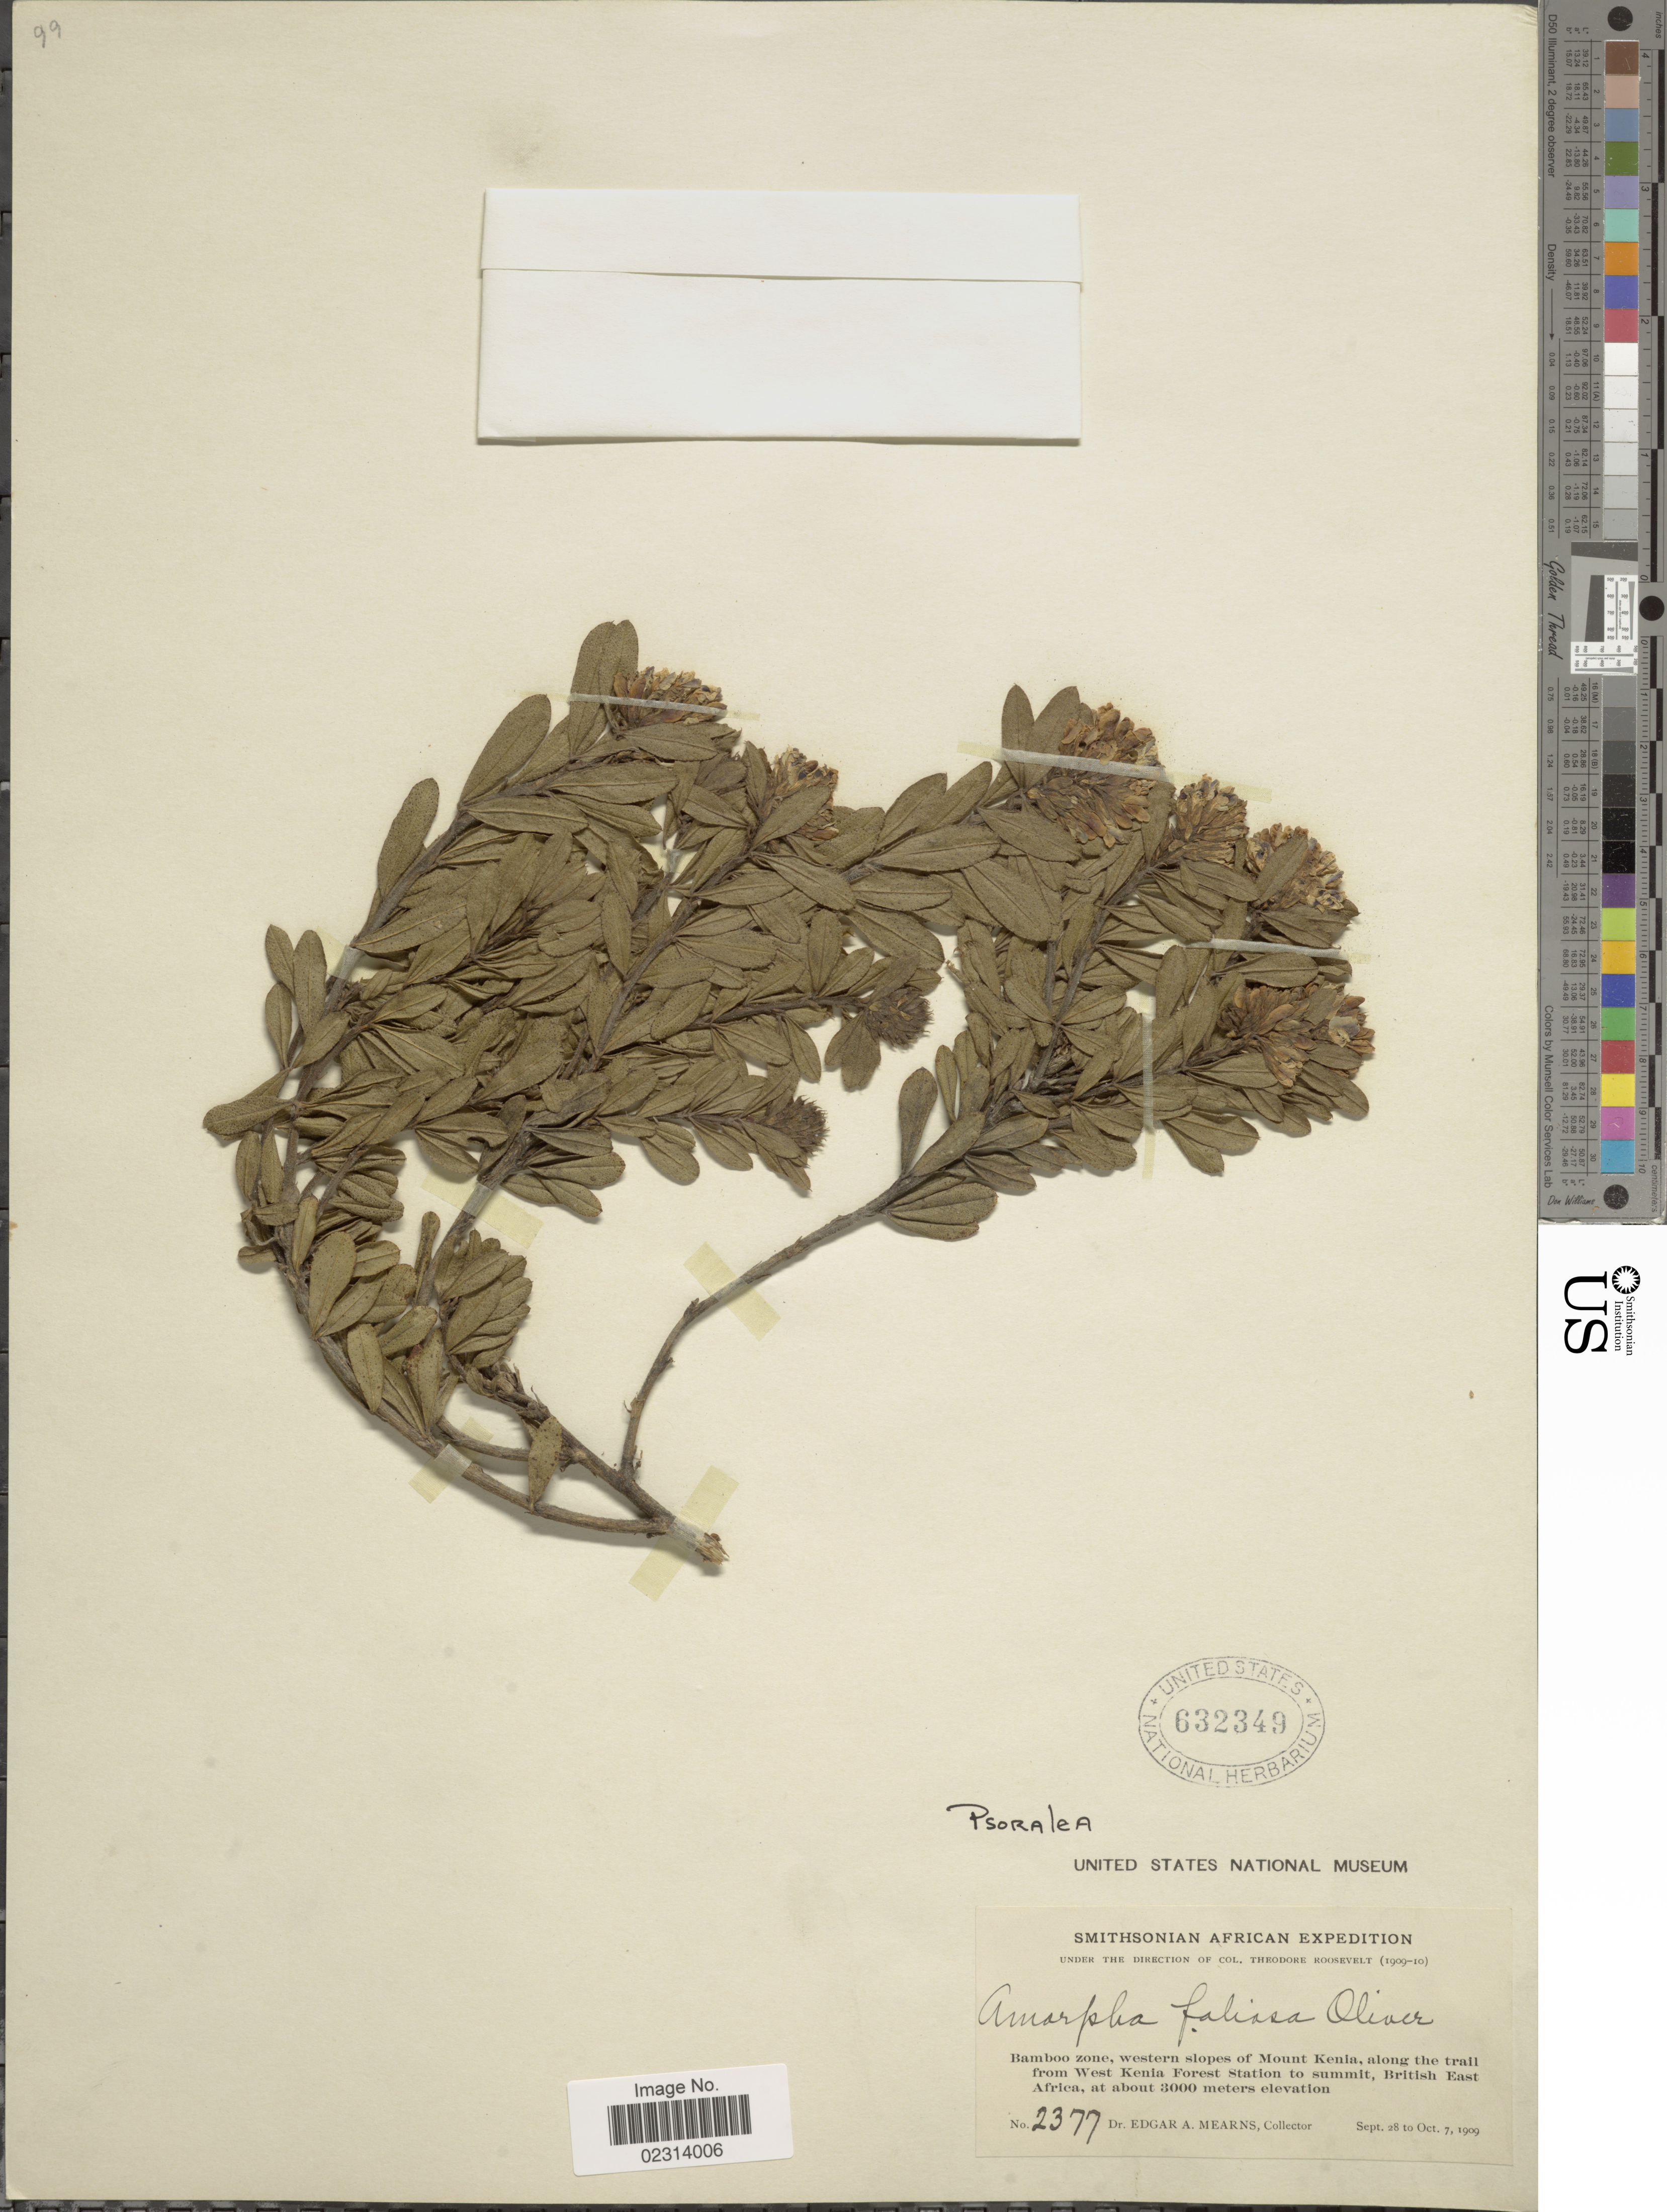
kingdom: Plantae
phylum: Tracheophyta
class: Magnoliopsida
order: Fabales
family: Fabaceae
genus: Otholobium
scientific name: Otholobium foliosum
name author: (Oliv.) C.H. Stirt.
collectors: E. A. Mearns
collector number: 2377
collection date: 1909-09-28/1909-10-07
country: Kenya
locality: Bamboo zone, western slopes of Mount kenia, along the trail from West kenia Forest Station to summit, British East Africa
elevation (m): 3000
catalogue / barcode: US 632349